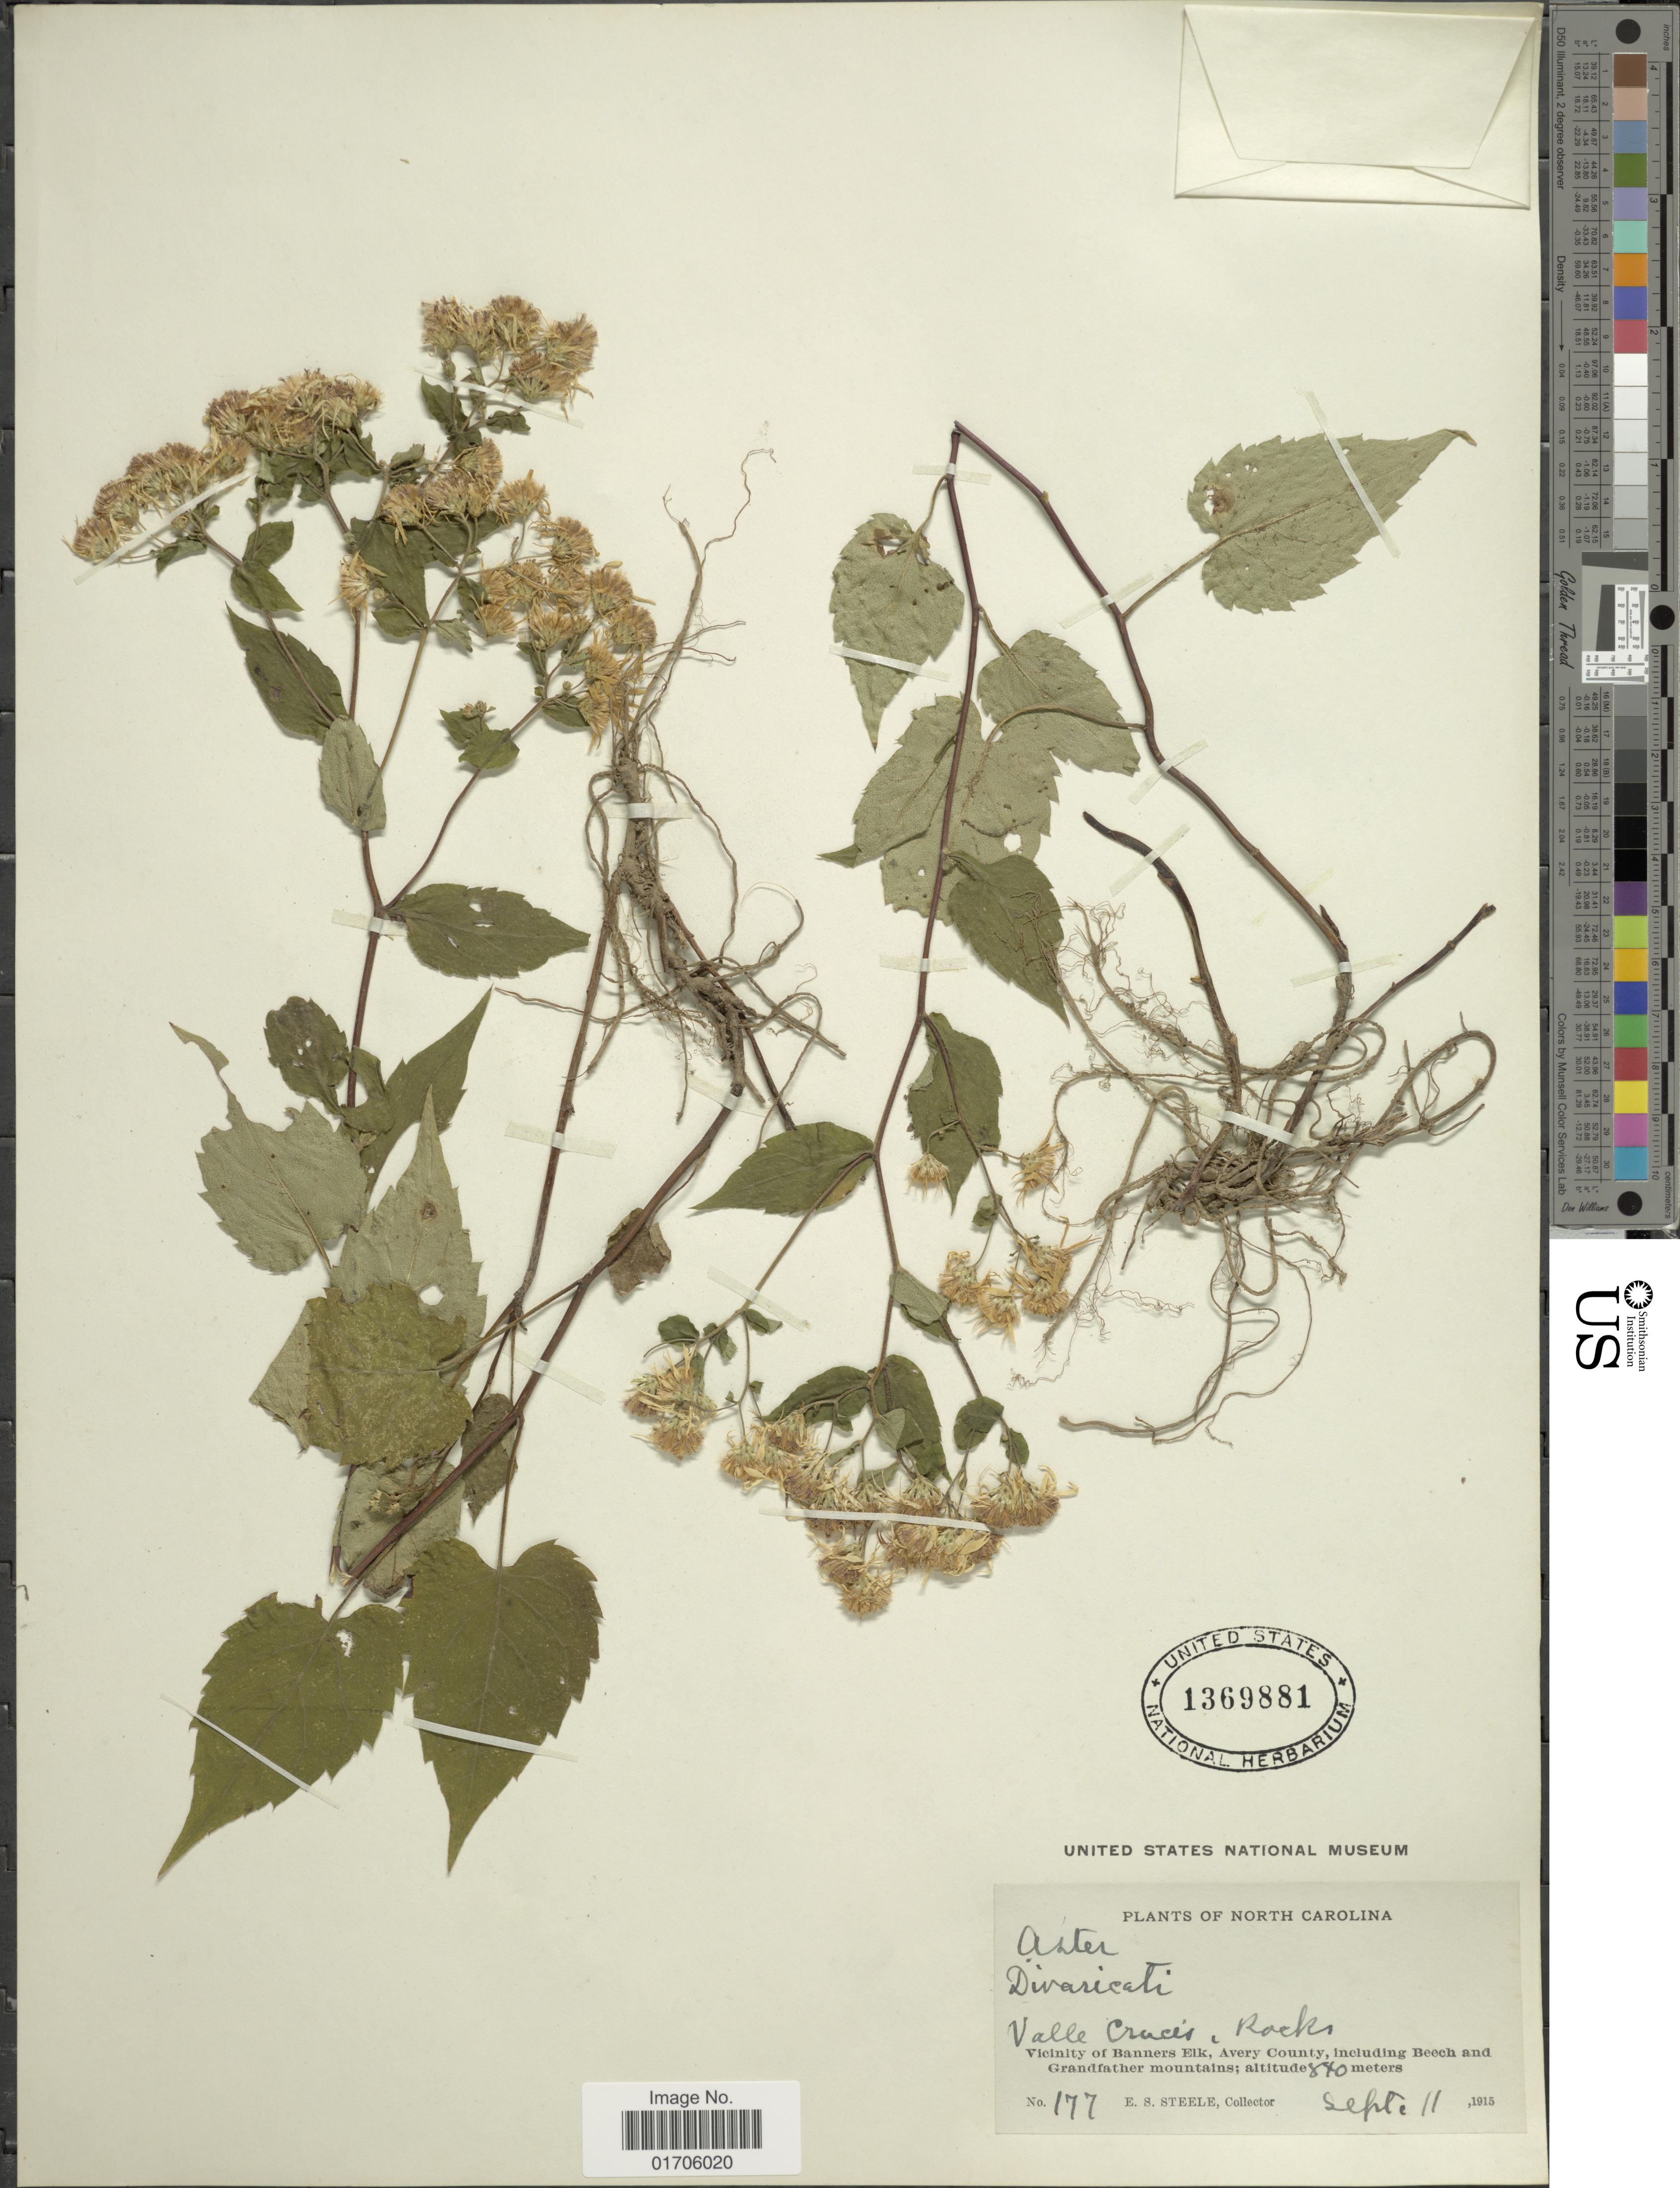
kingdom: Plantae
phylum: Tracheophyta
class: Magnoliopsida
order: Asterales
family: Asteraceae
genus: Eurybia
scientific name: Eurybia sp.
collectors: E. Steele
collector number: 177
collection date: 1915-09-11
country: United States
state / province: North Carolina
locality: North Carolina. Valle Crucès, Rocks. Vicinity of Banners Elk, Avery County, including Beech and Grandfather mountains.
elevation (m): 840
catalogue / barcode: US 1369881